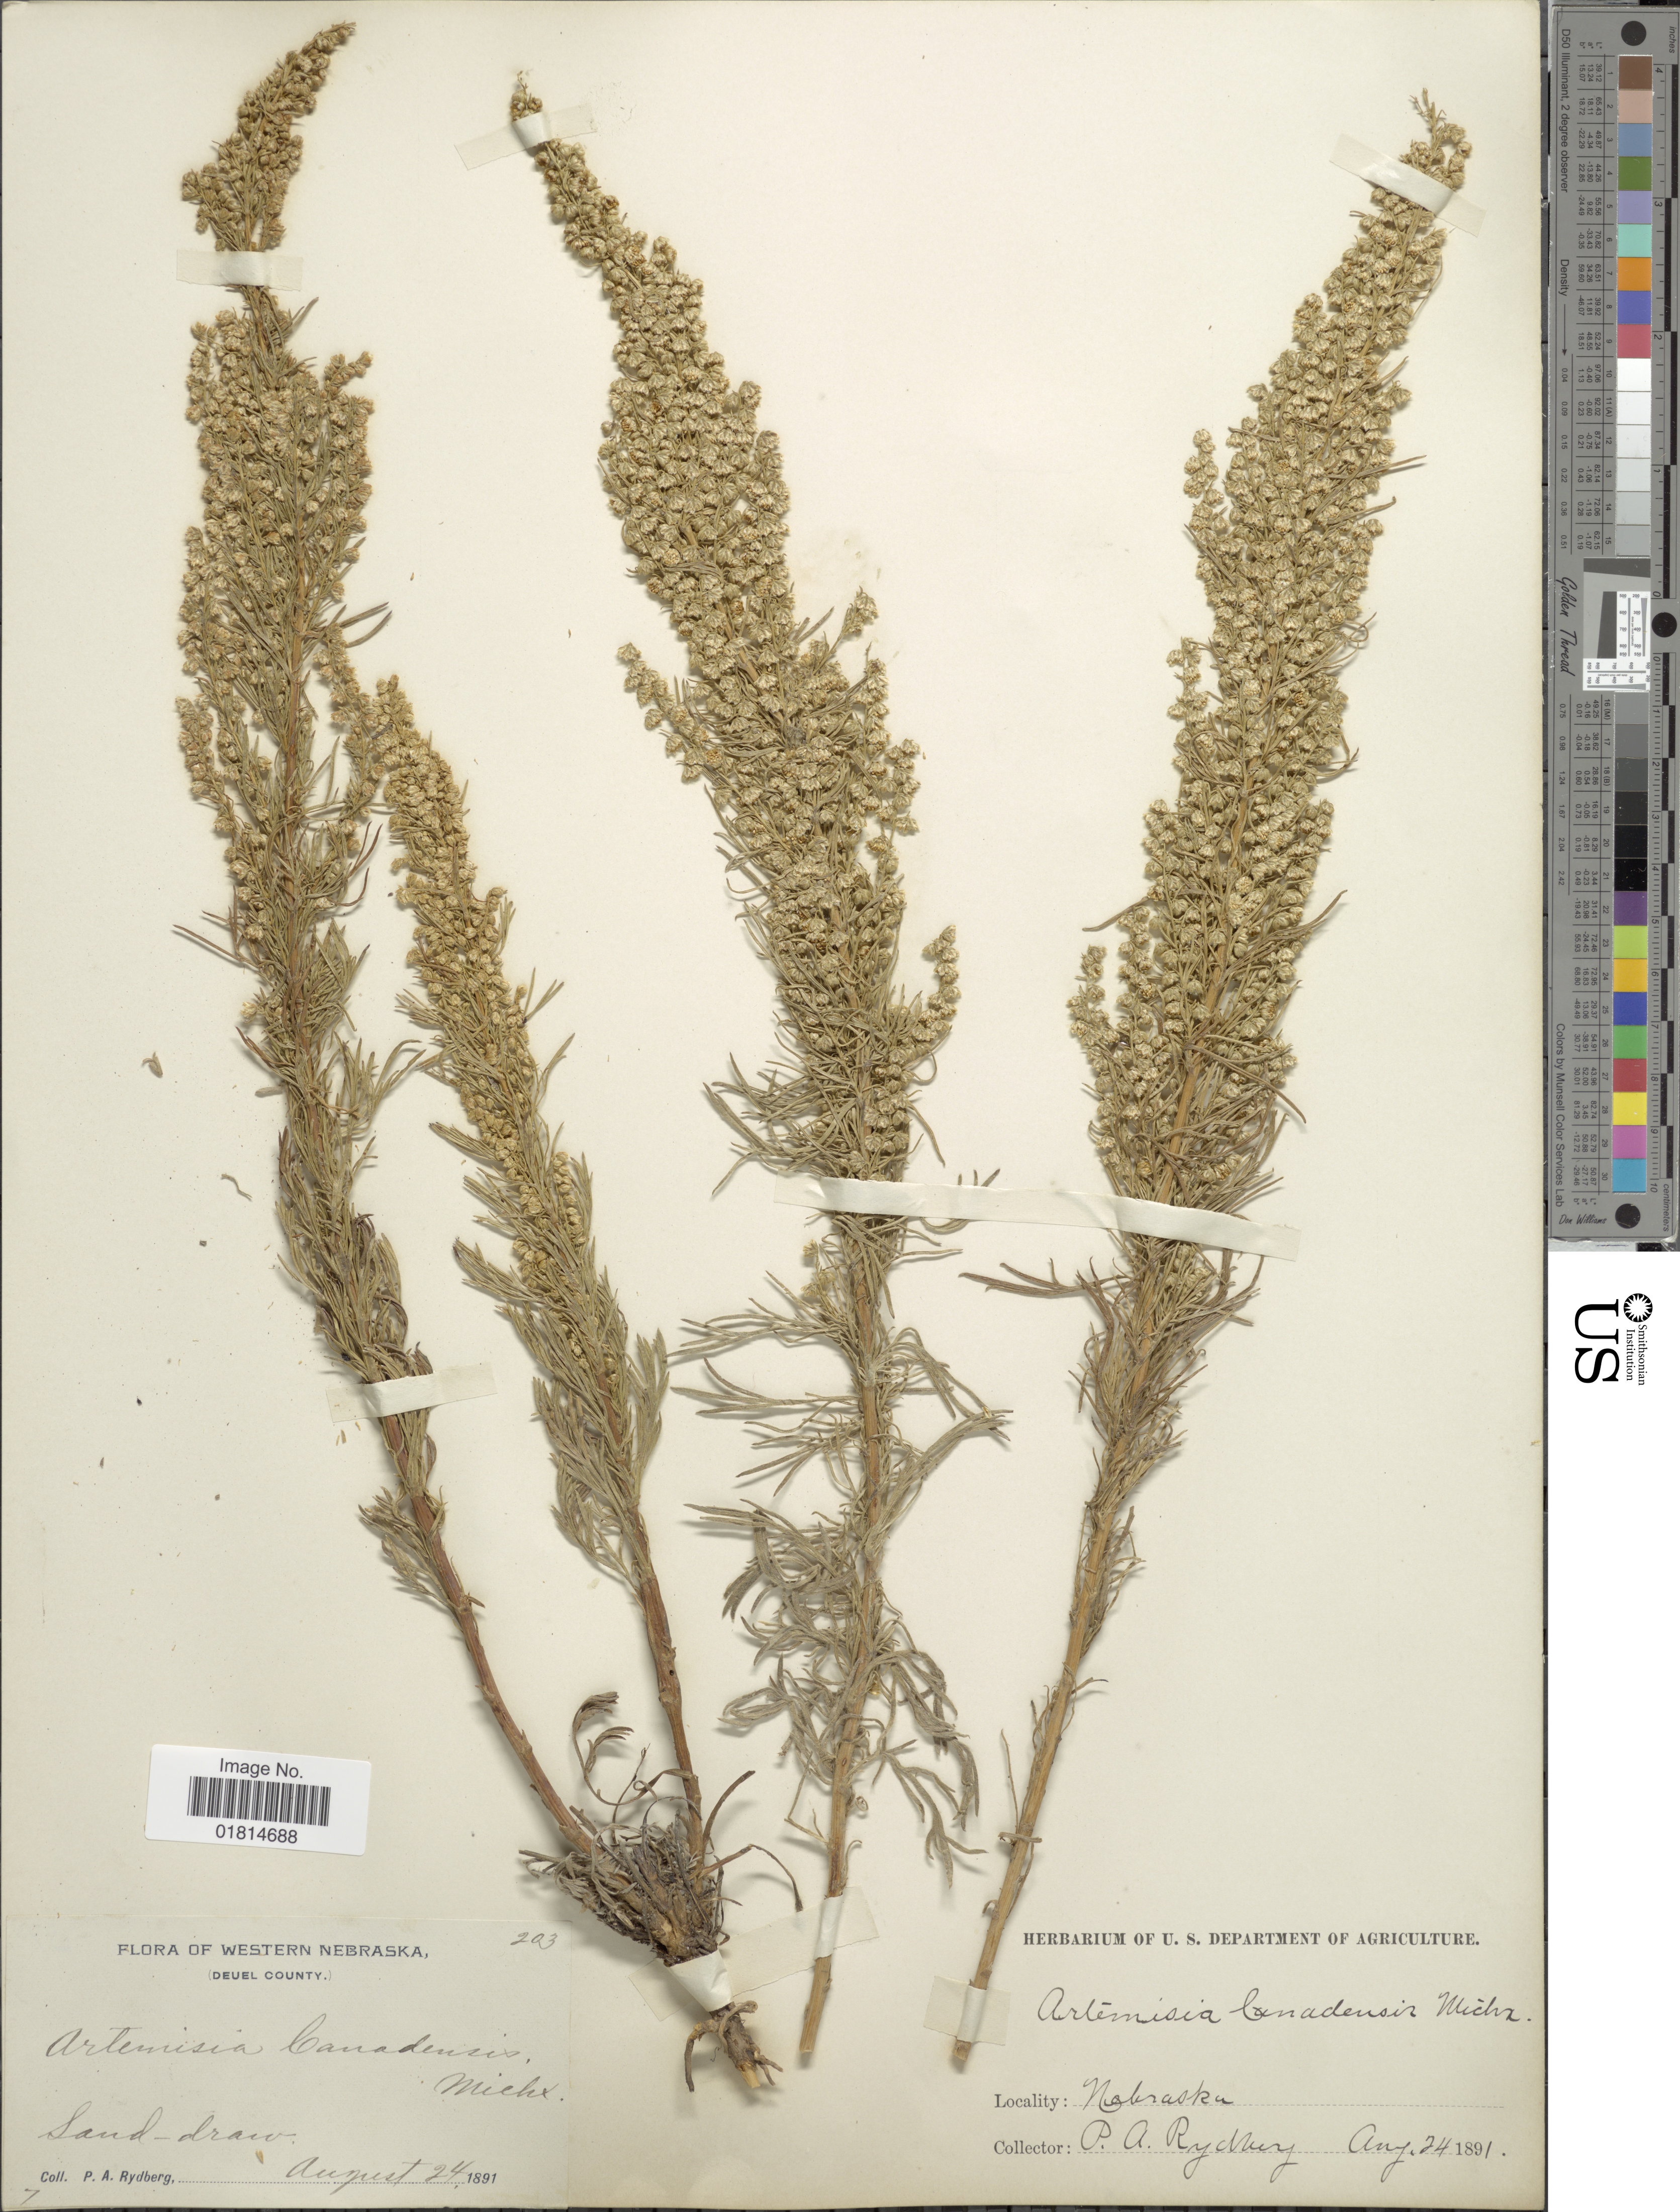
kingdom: Plantae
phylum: Tracheophyta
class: Magnoliopsida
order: Asterales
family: Asteraceae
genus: Artemisia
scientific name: Artemisia camporum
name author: Rydb.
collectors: P. A. Rydberg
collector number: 203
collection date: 1891-08-24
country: United States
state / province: Nebraska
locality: Western Nebraska, (Deuel County). Sand-draw